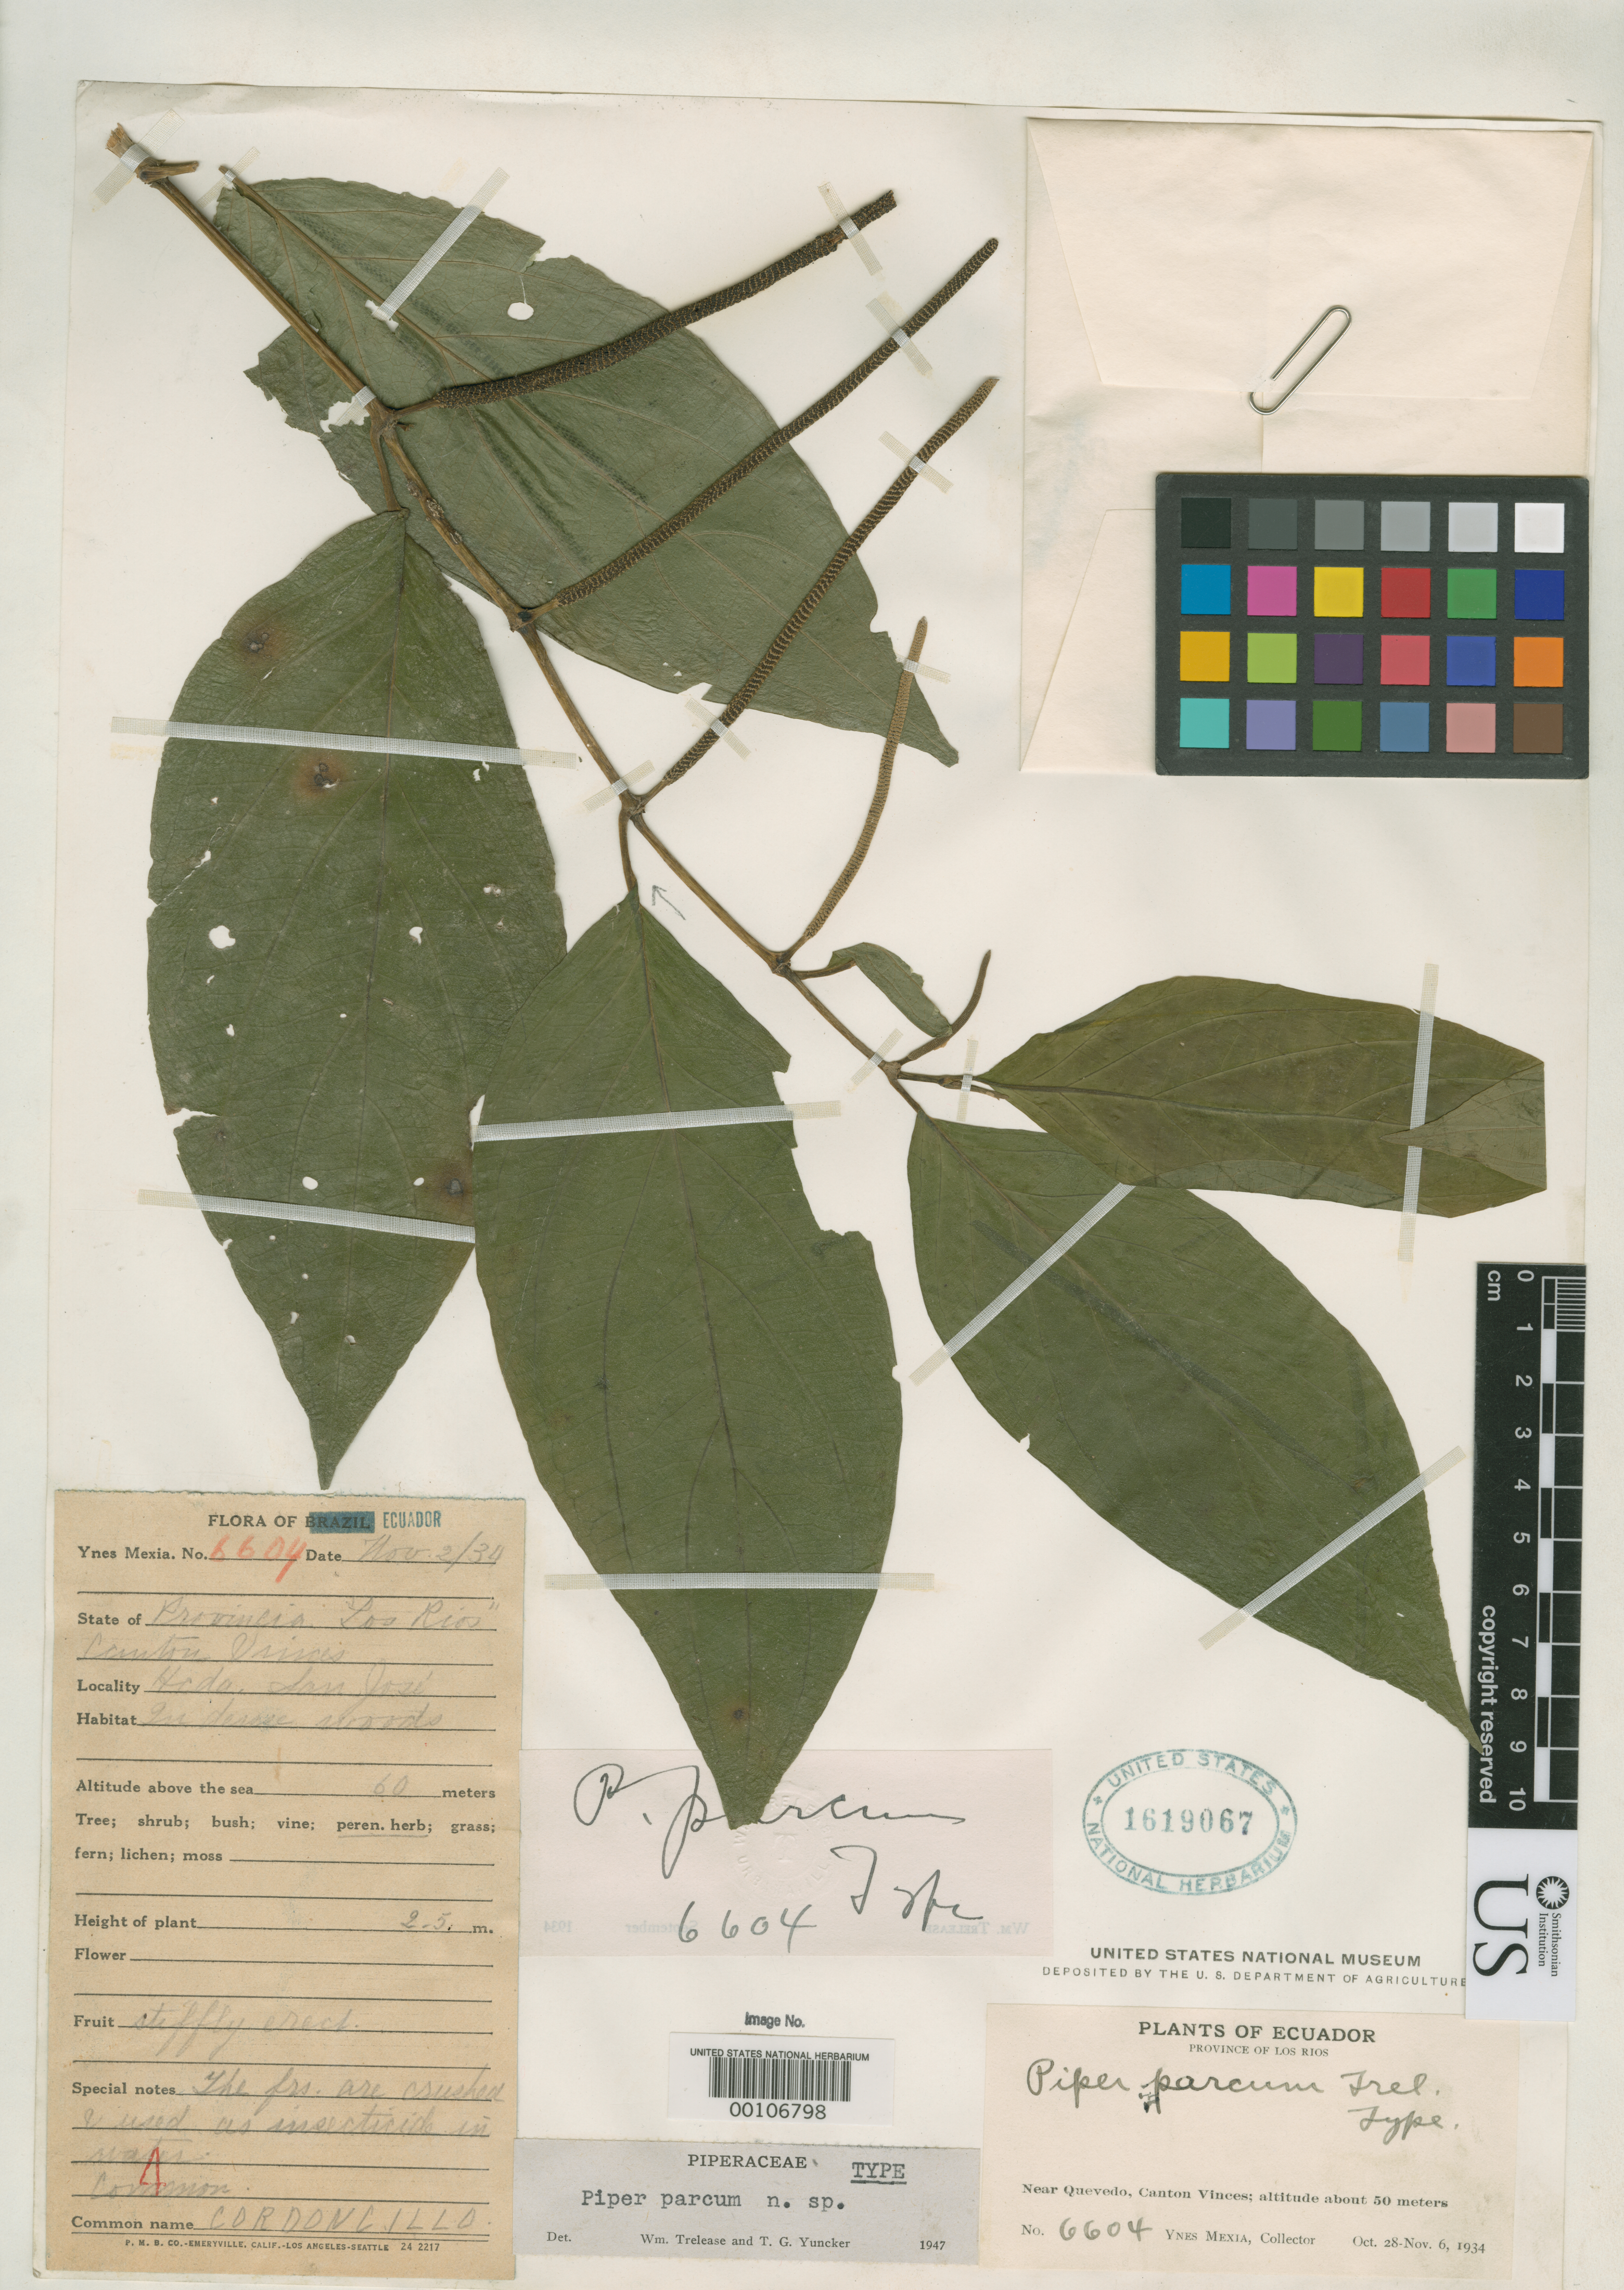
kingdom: Plantae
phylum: Tracheophyta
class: Magnoliopsida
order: Piperales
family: Piperaceae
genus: Piper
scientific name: Piper parcum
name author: Trel. & Yunck.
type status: Holotype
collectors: Y. Mexia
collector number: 6604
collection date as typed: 02 Nov 1924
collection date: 1924-11-02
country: Ecuador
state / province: Los Ríos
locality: Near Quevedo, Canton Vinces, Hacienda San Jose.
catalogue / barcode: US 1619067